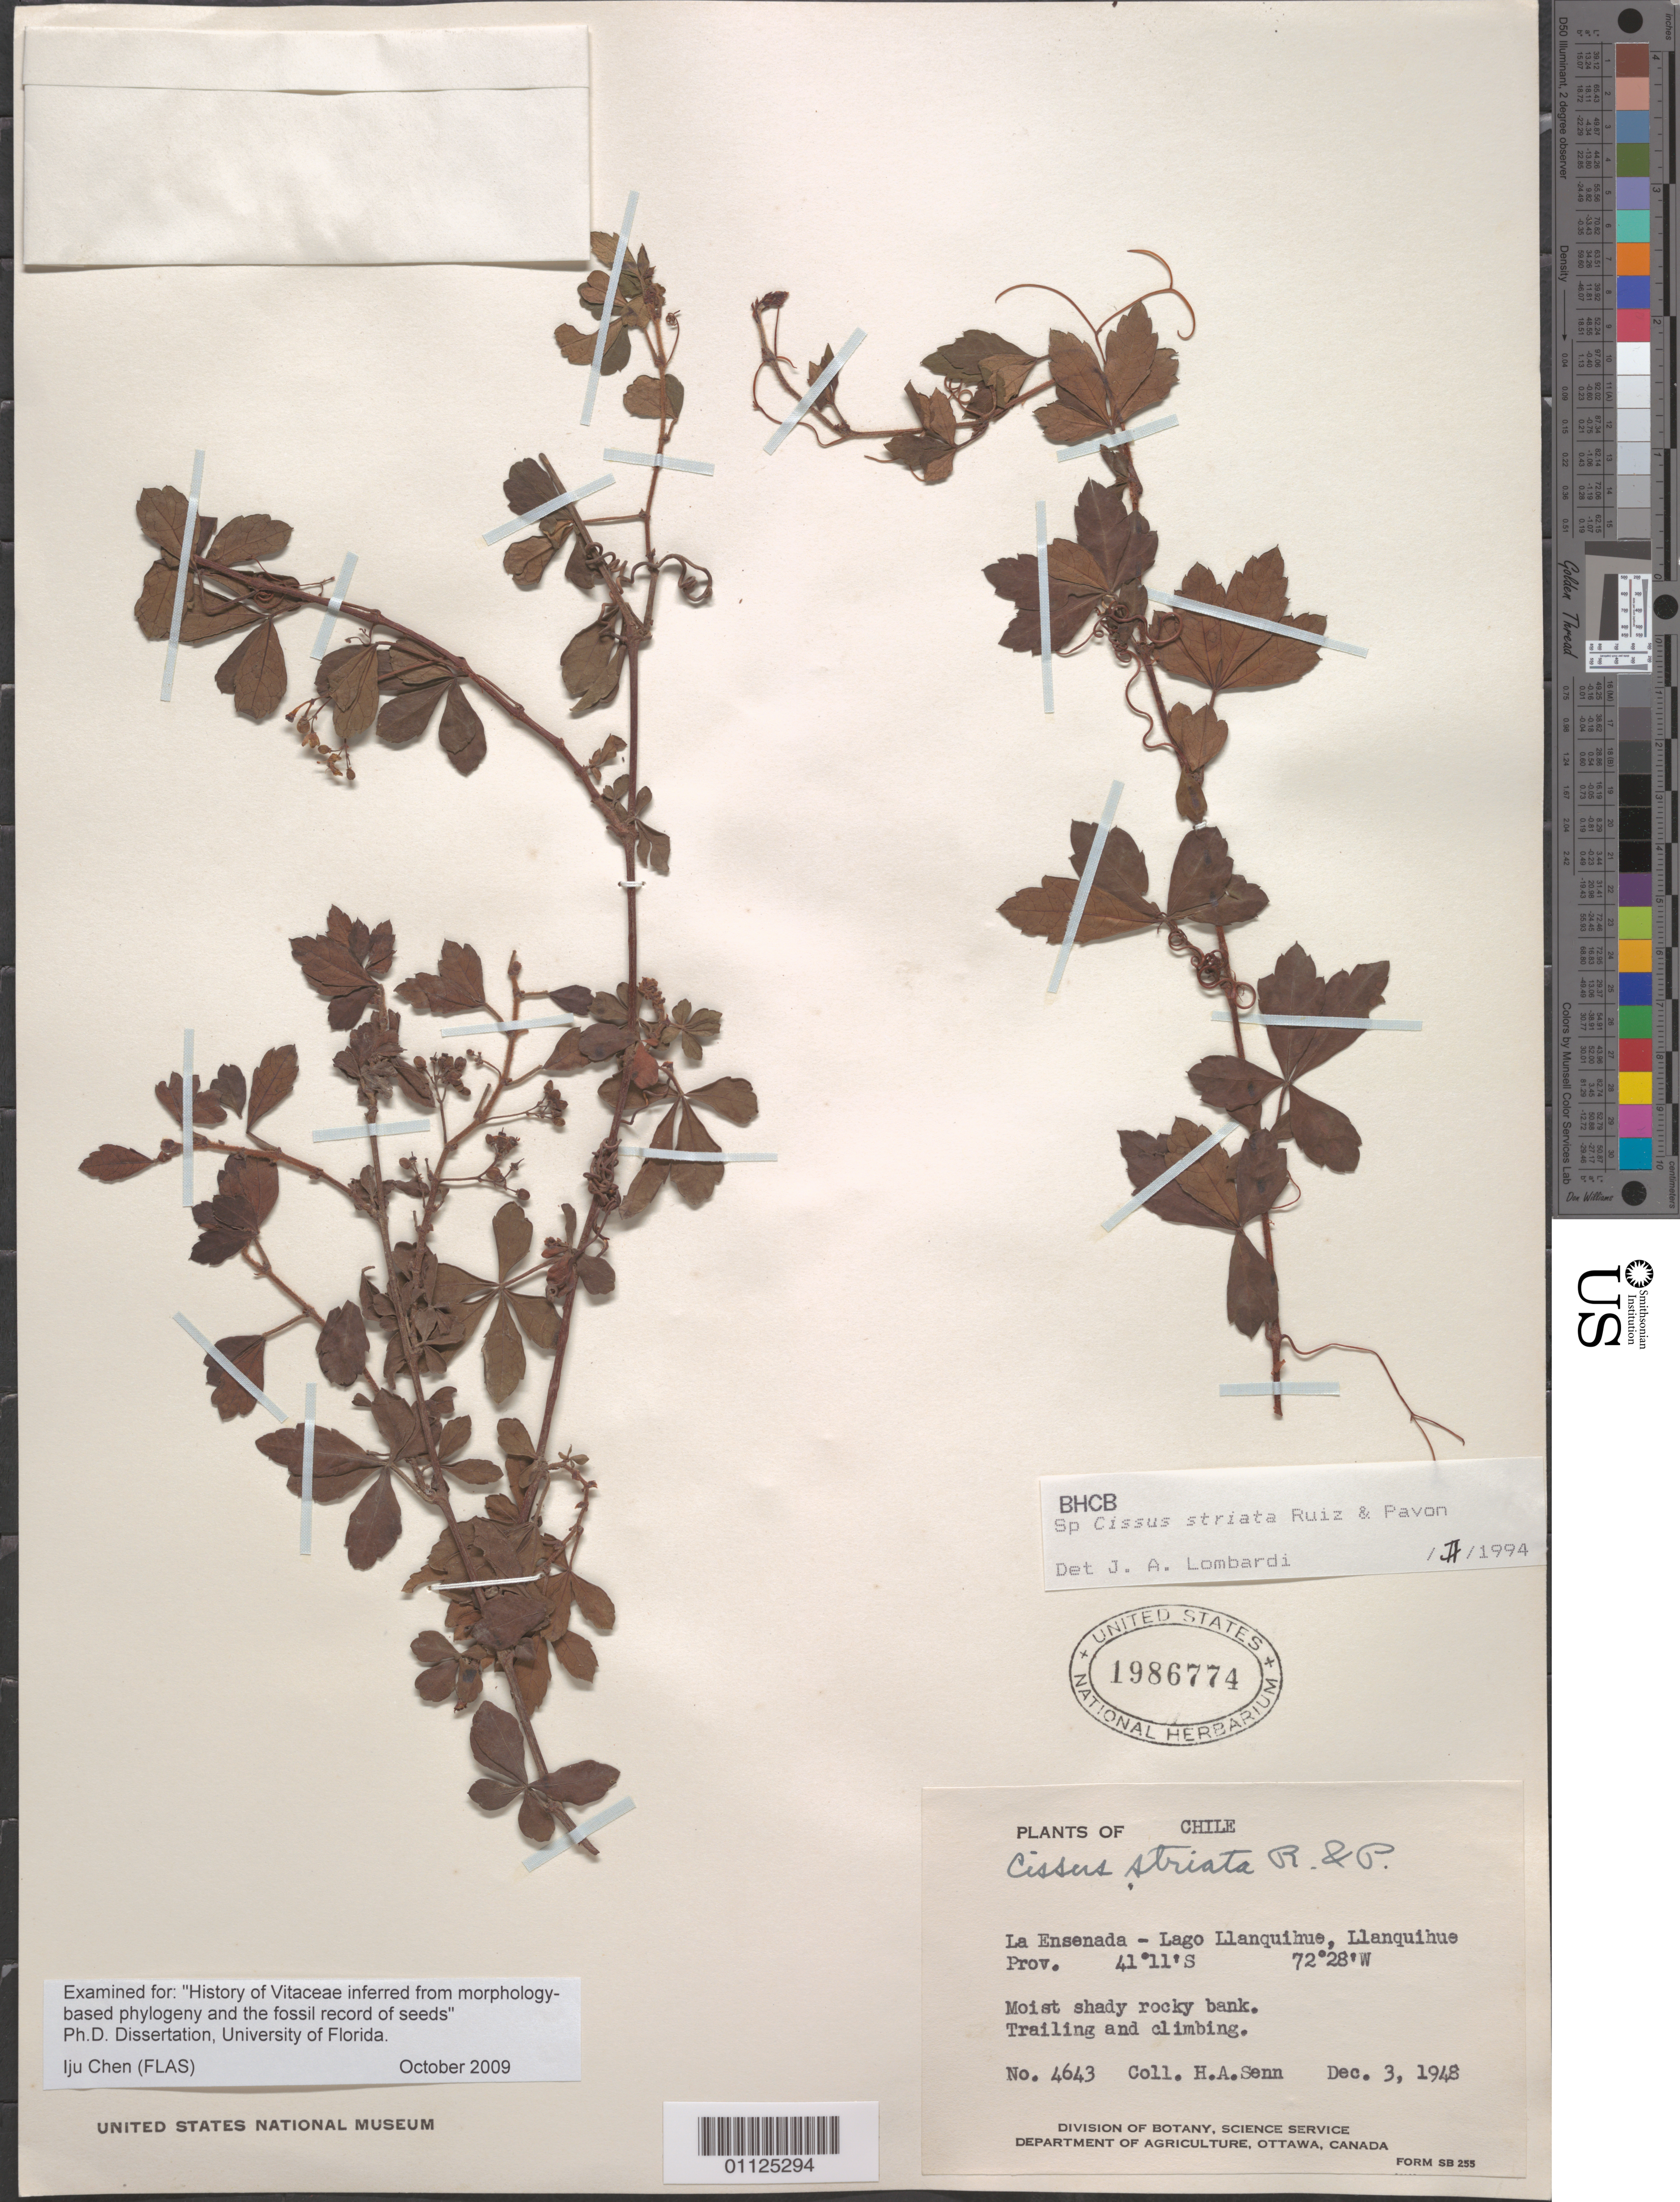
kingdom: Plantae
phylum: Tracheophyta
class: Magnoliopsida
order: Vitales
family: Vitaceae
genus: Clematicissus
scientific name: Clematicissus striata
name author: (Ruiz & Pav.) Lombardi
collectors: H. Senn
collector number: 4643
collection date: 1948-12-03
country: Chile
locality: La Ensenada - Lago Llanquihue, Llanquihue Prov.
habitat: Moist shady rocky bank. Trailing and climbing.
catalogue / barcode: US 1986774